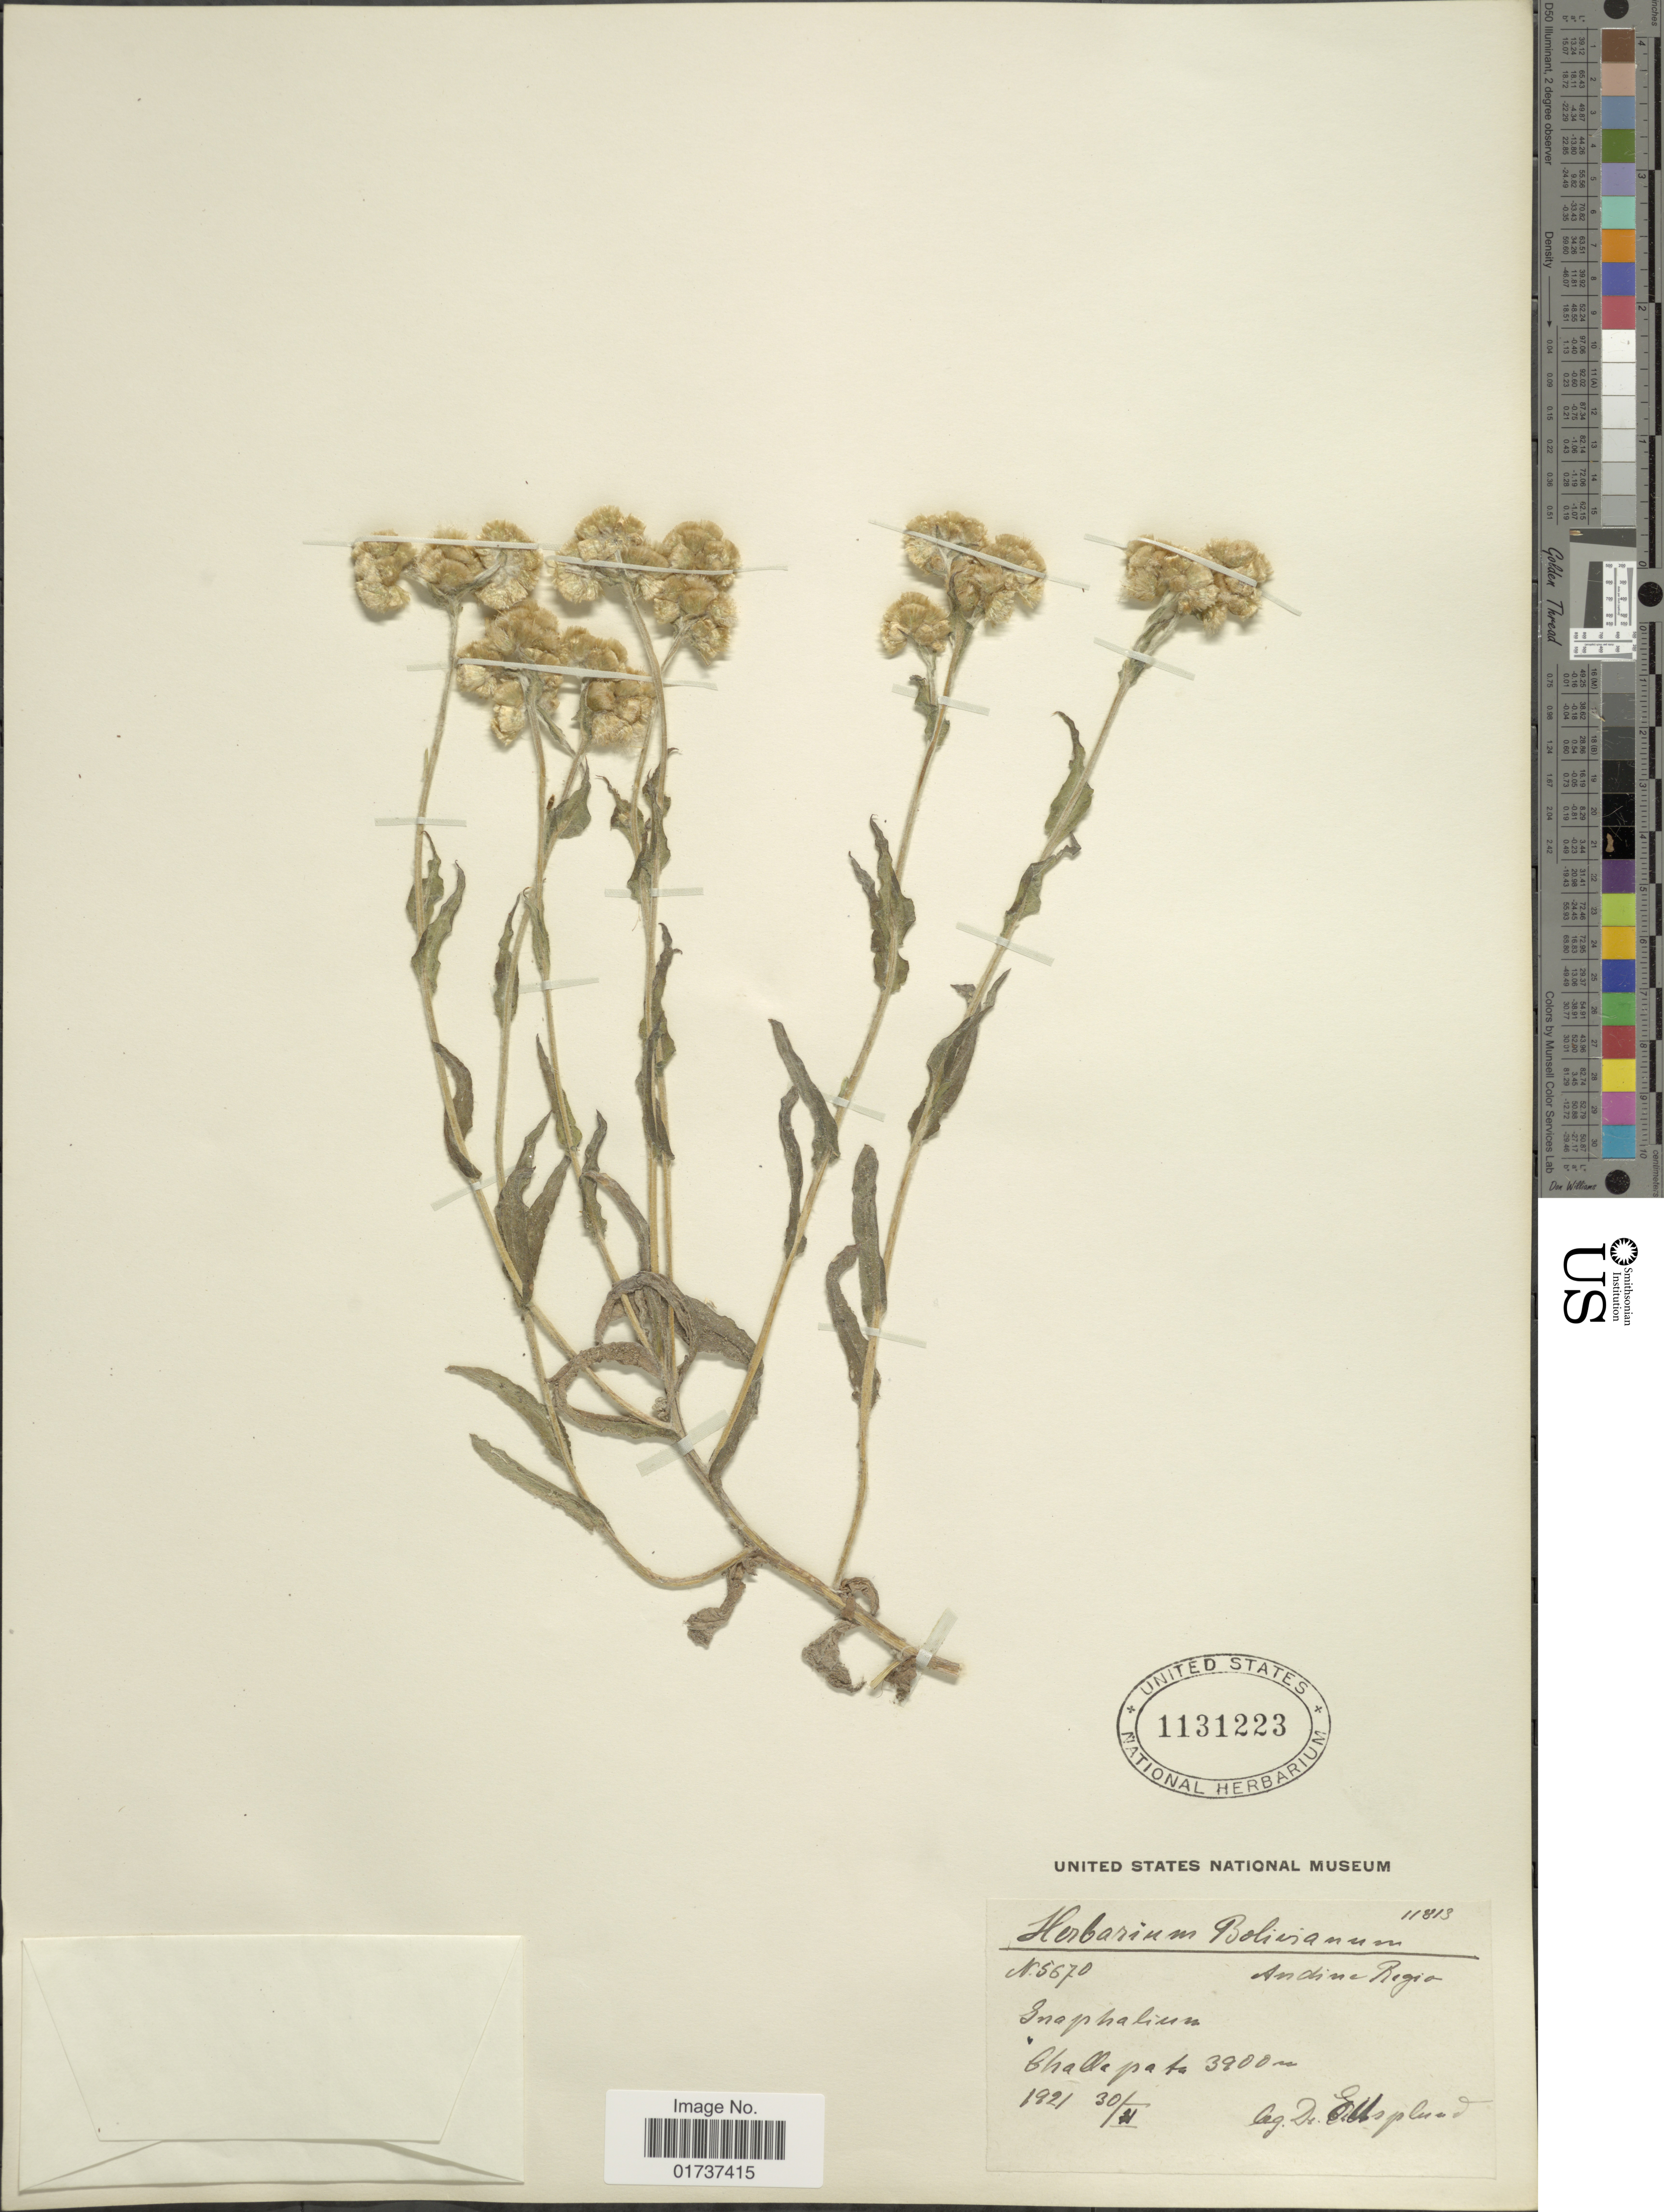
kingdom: Plantae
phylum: Tracheophyta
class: Magnoliopsida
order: Asterales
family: Asteraceae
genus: Gnaphalium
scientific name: Gnaphalium sp.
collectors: E. Asplund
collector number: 5670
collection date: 1921-05-30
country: Bolivia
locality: Andine Region, Ghallepata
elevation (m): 3900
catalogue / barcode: US 1131223